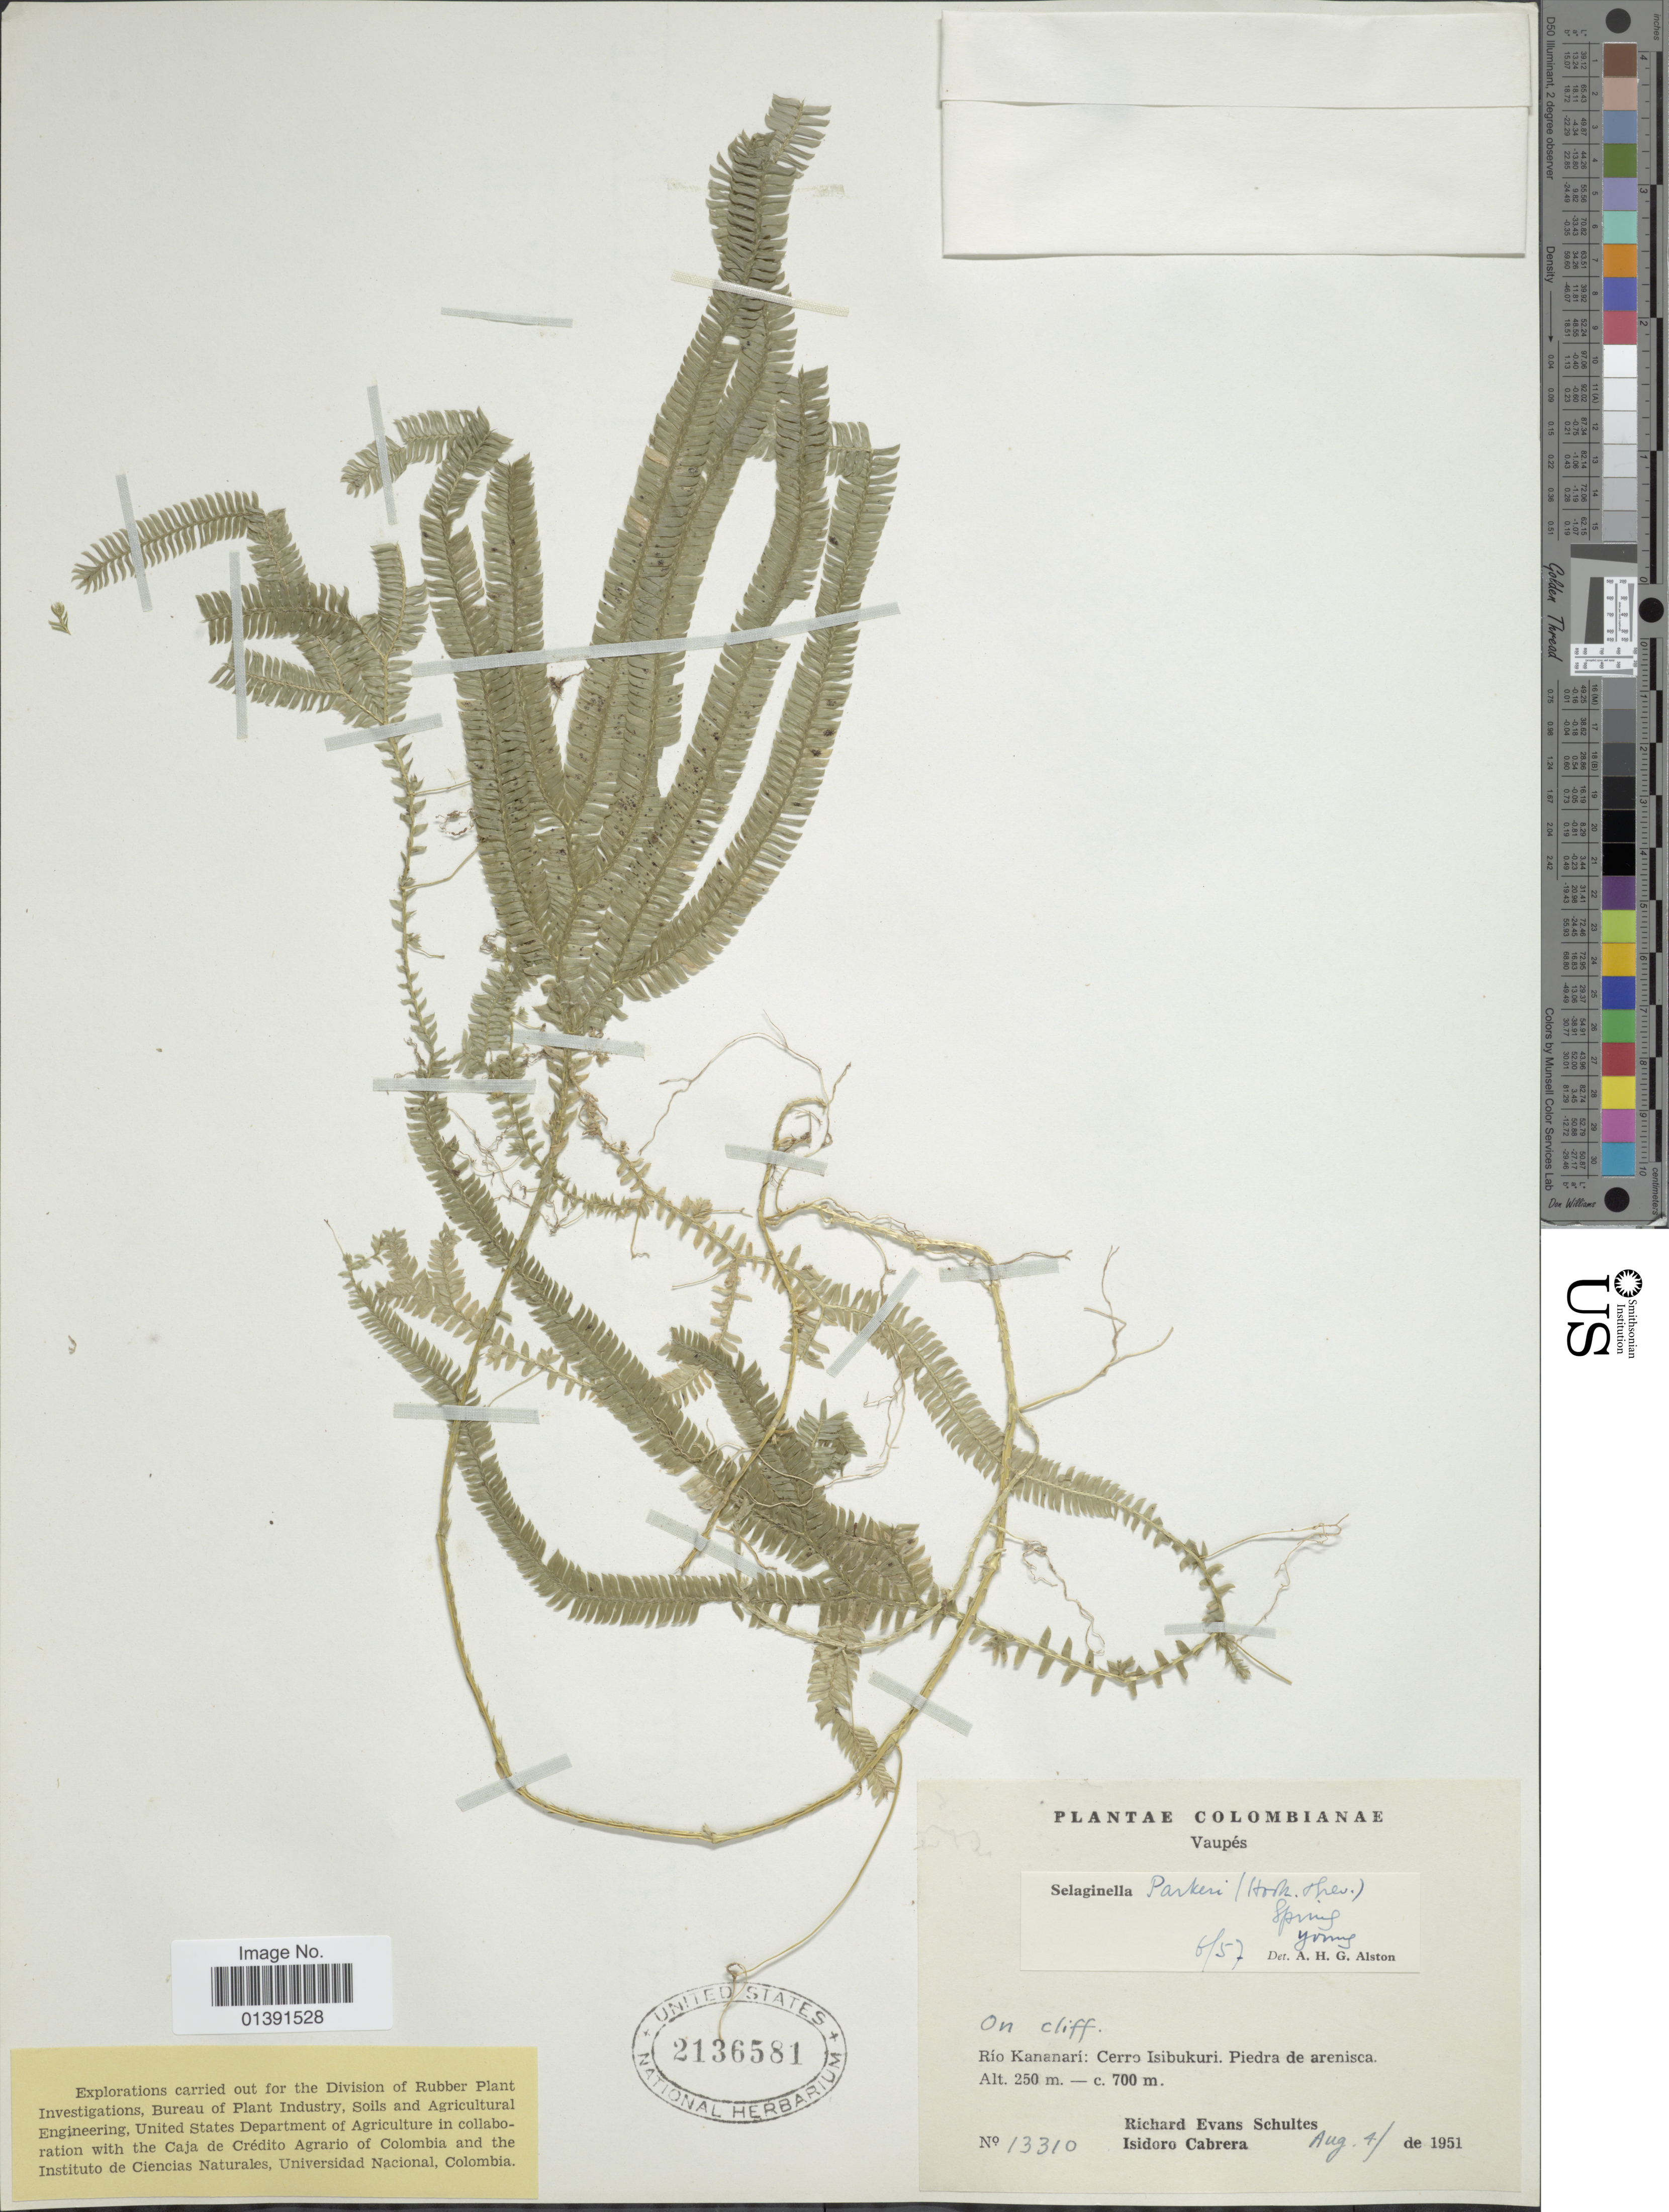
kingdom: Plantae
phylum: Tracheophyta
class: Lycopodiopsida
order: Selaginellales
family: Selaginellaceae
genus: Selaginella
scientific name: Selaginella parkeri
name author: (Hook. & Grev.) Spring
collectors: R. E. Schultes & I. Cabrera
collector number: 13310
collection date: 1951-08-04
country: Colombia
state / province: Vaupés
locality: Rio Kananari: Cerro Isibukuri, Piedra de arensica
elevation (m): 250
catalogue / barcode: US 2136581